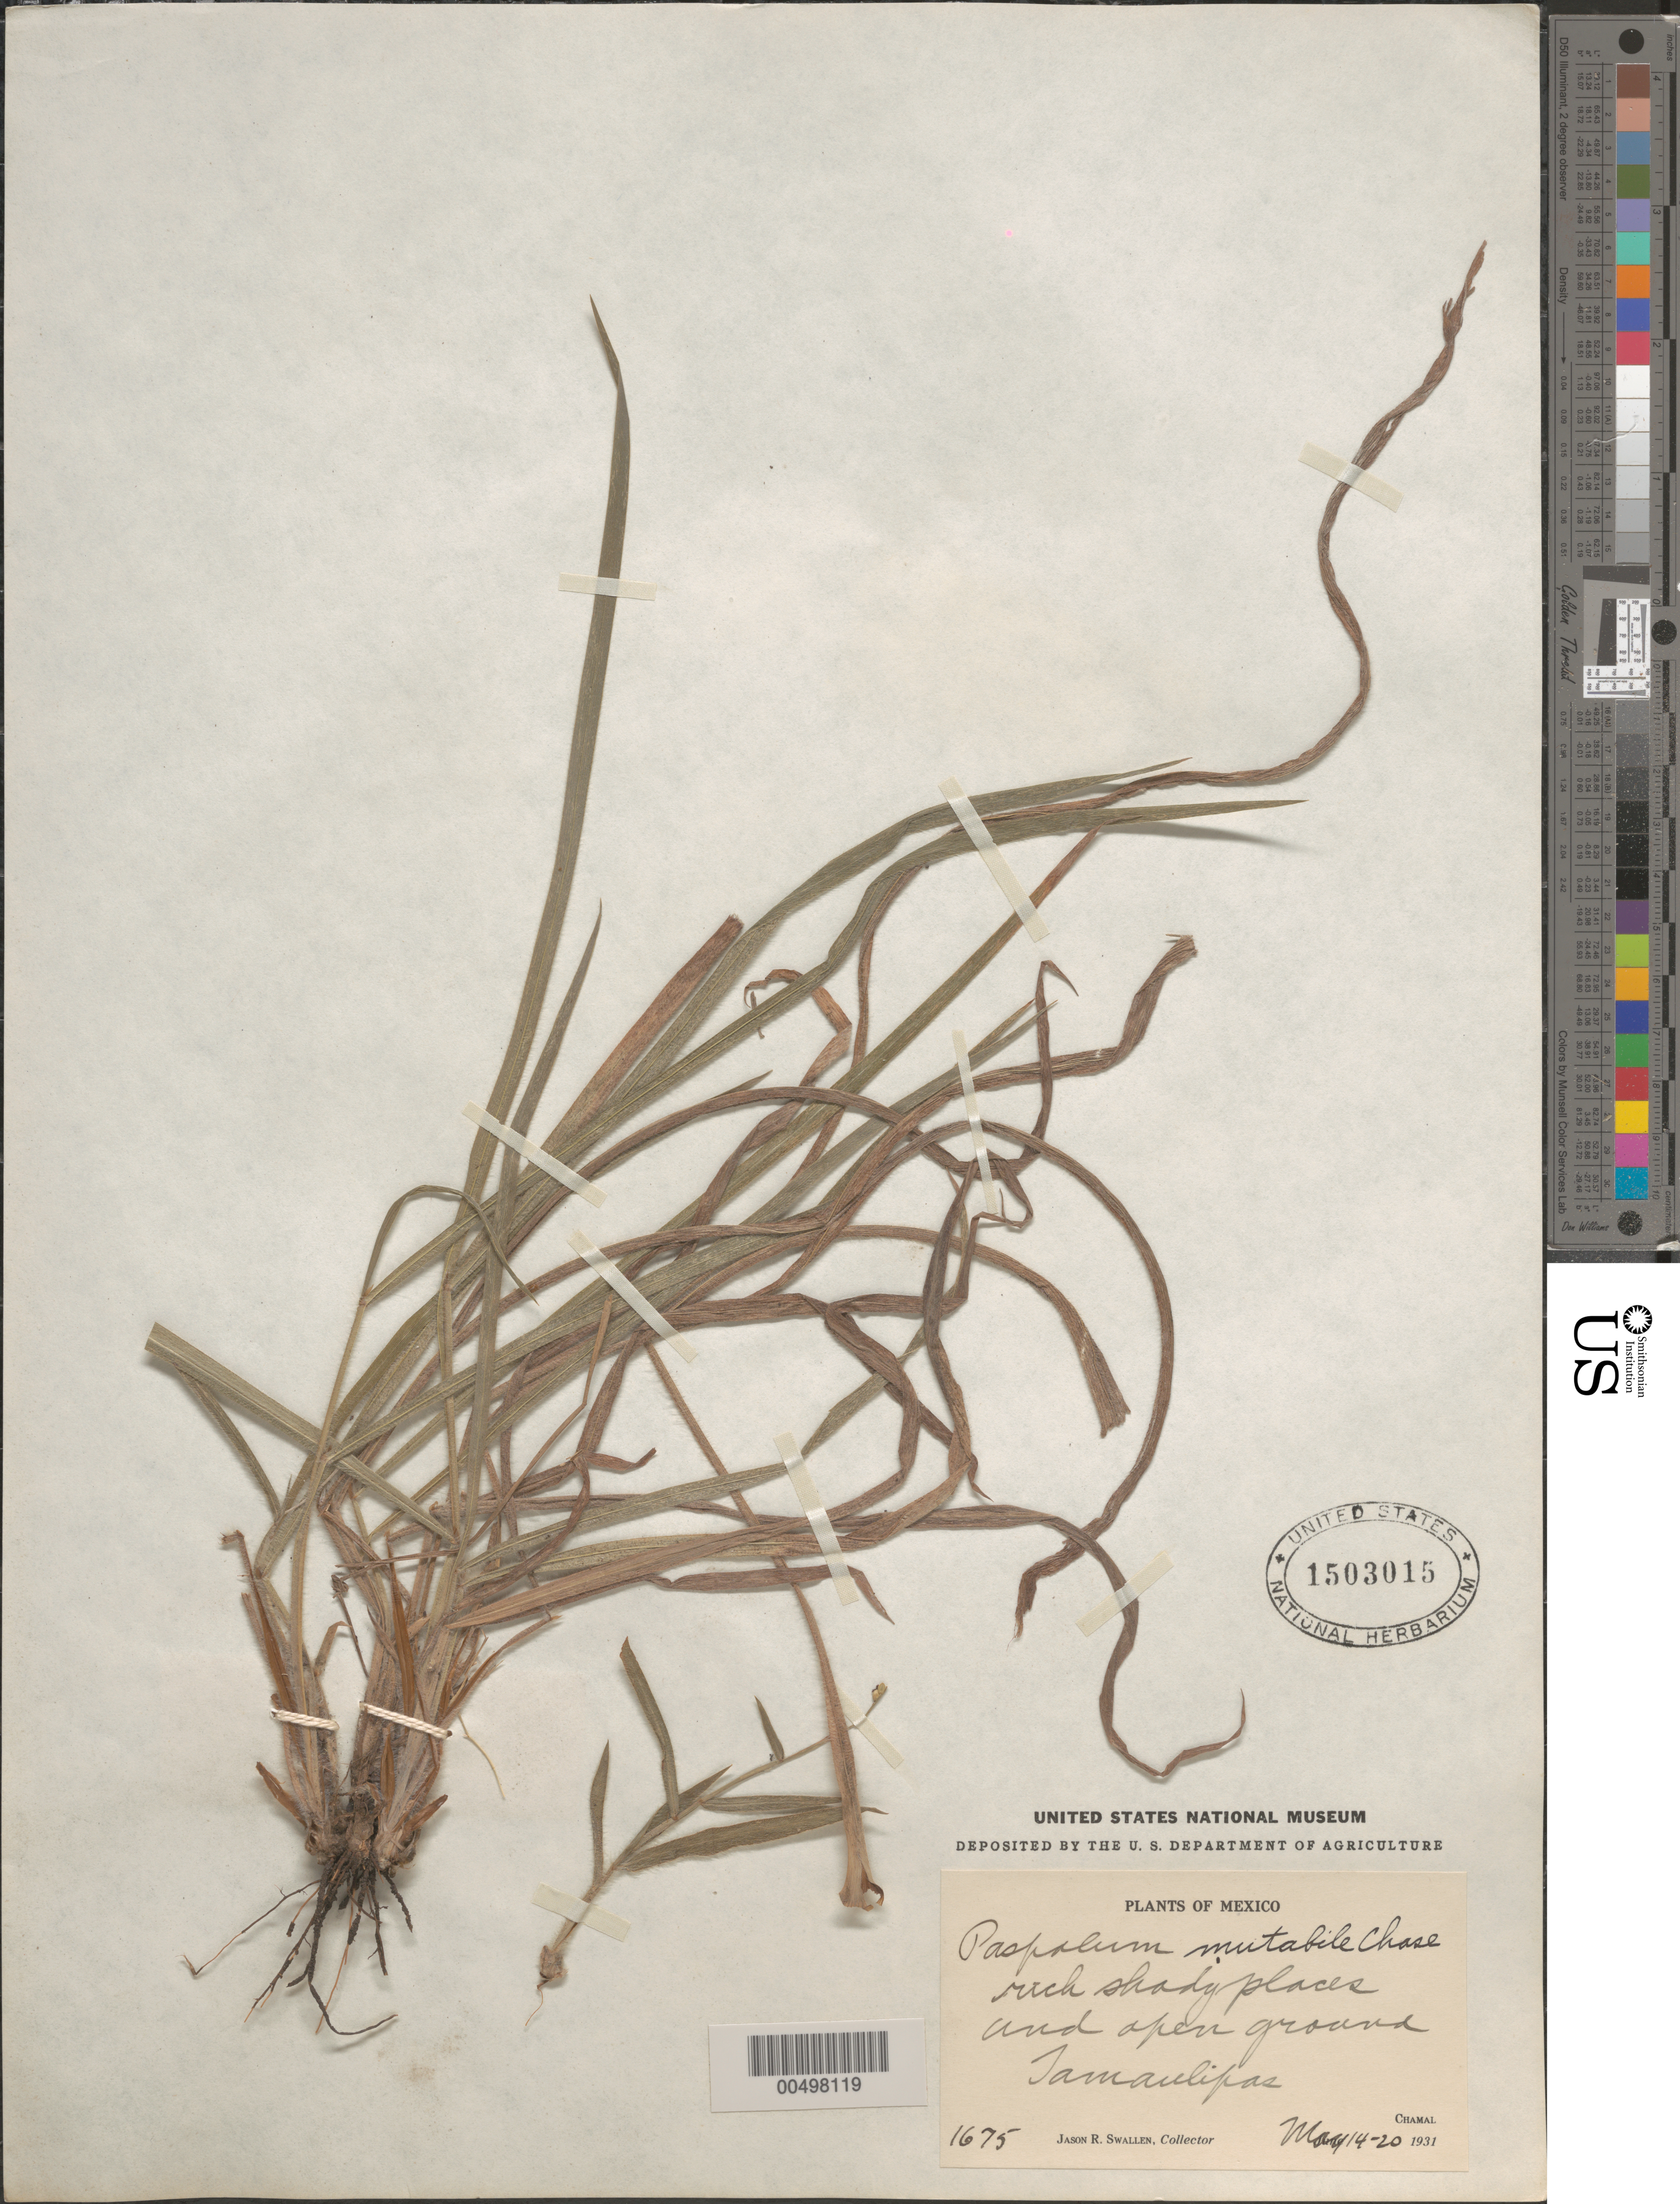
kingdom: Plantae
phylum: Tracheophyta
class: Liliopsida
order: Poales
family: Poaceae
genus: Paspalum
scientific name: Paspalum mutabile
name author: Chase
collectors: J. R. Swallen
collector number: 1675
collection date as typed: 14 May 1931 to 20 May 1931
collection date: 1931-05-14/1931-05-20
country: Mexico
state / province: Tamaulipas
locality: Chamal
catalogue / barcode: US 1503015